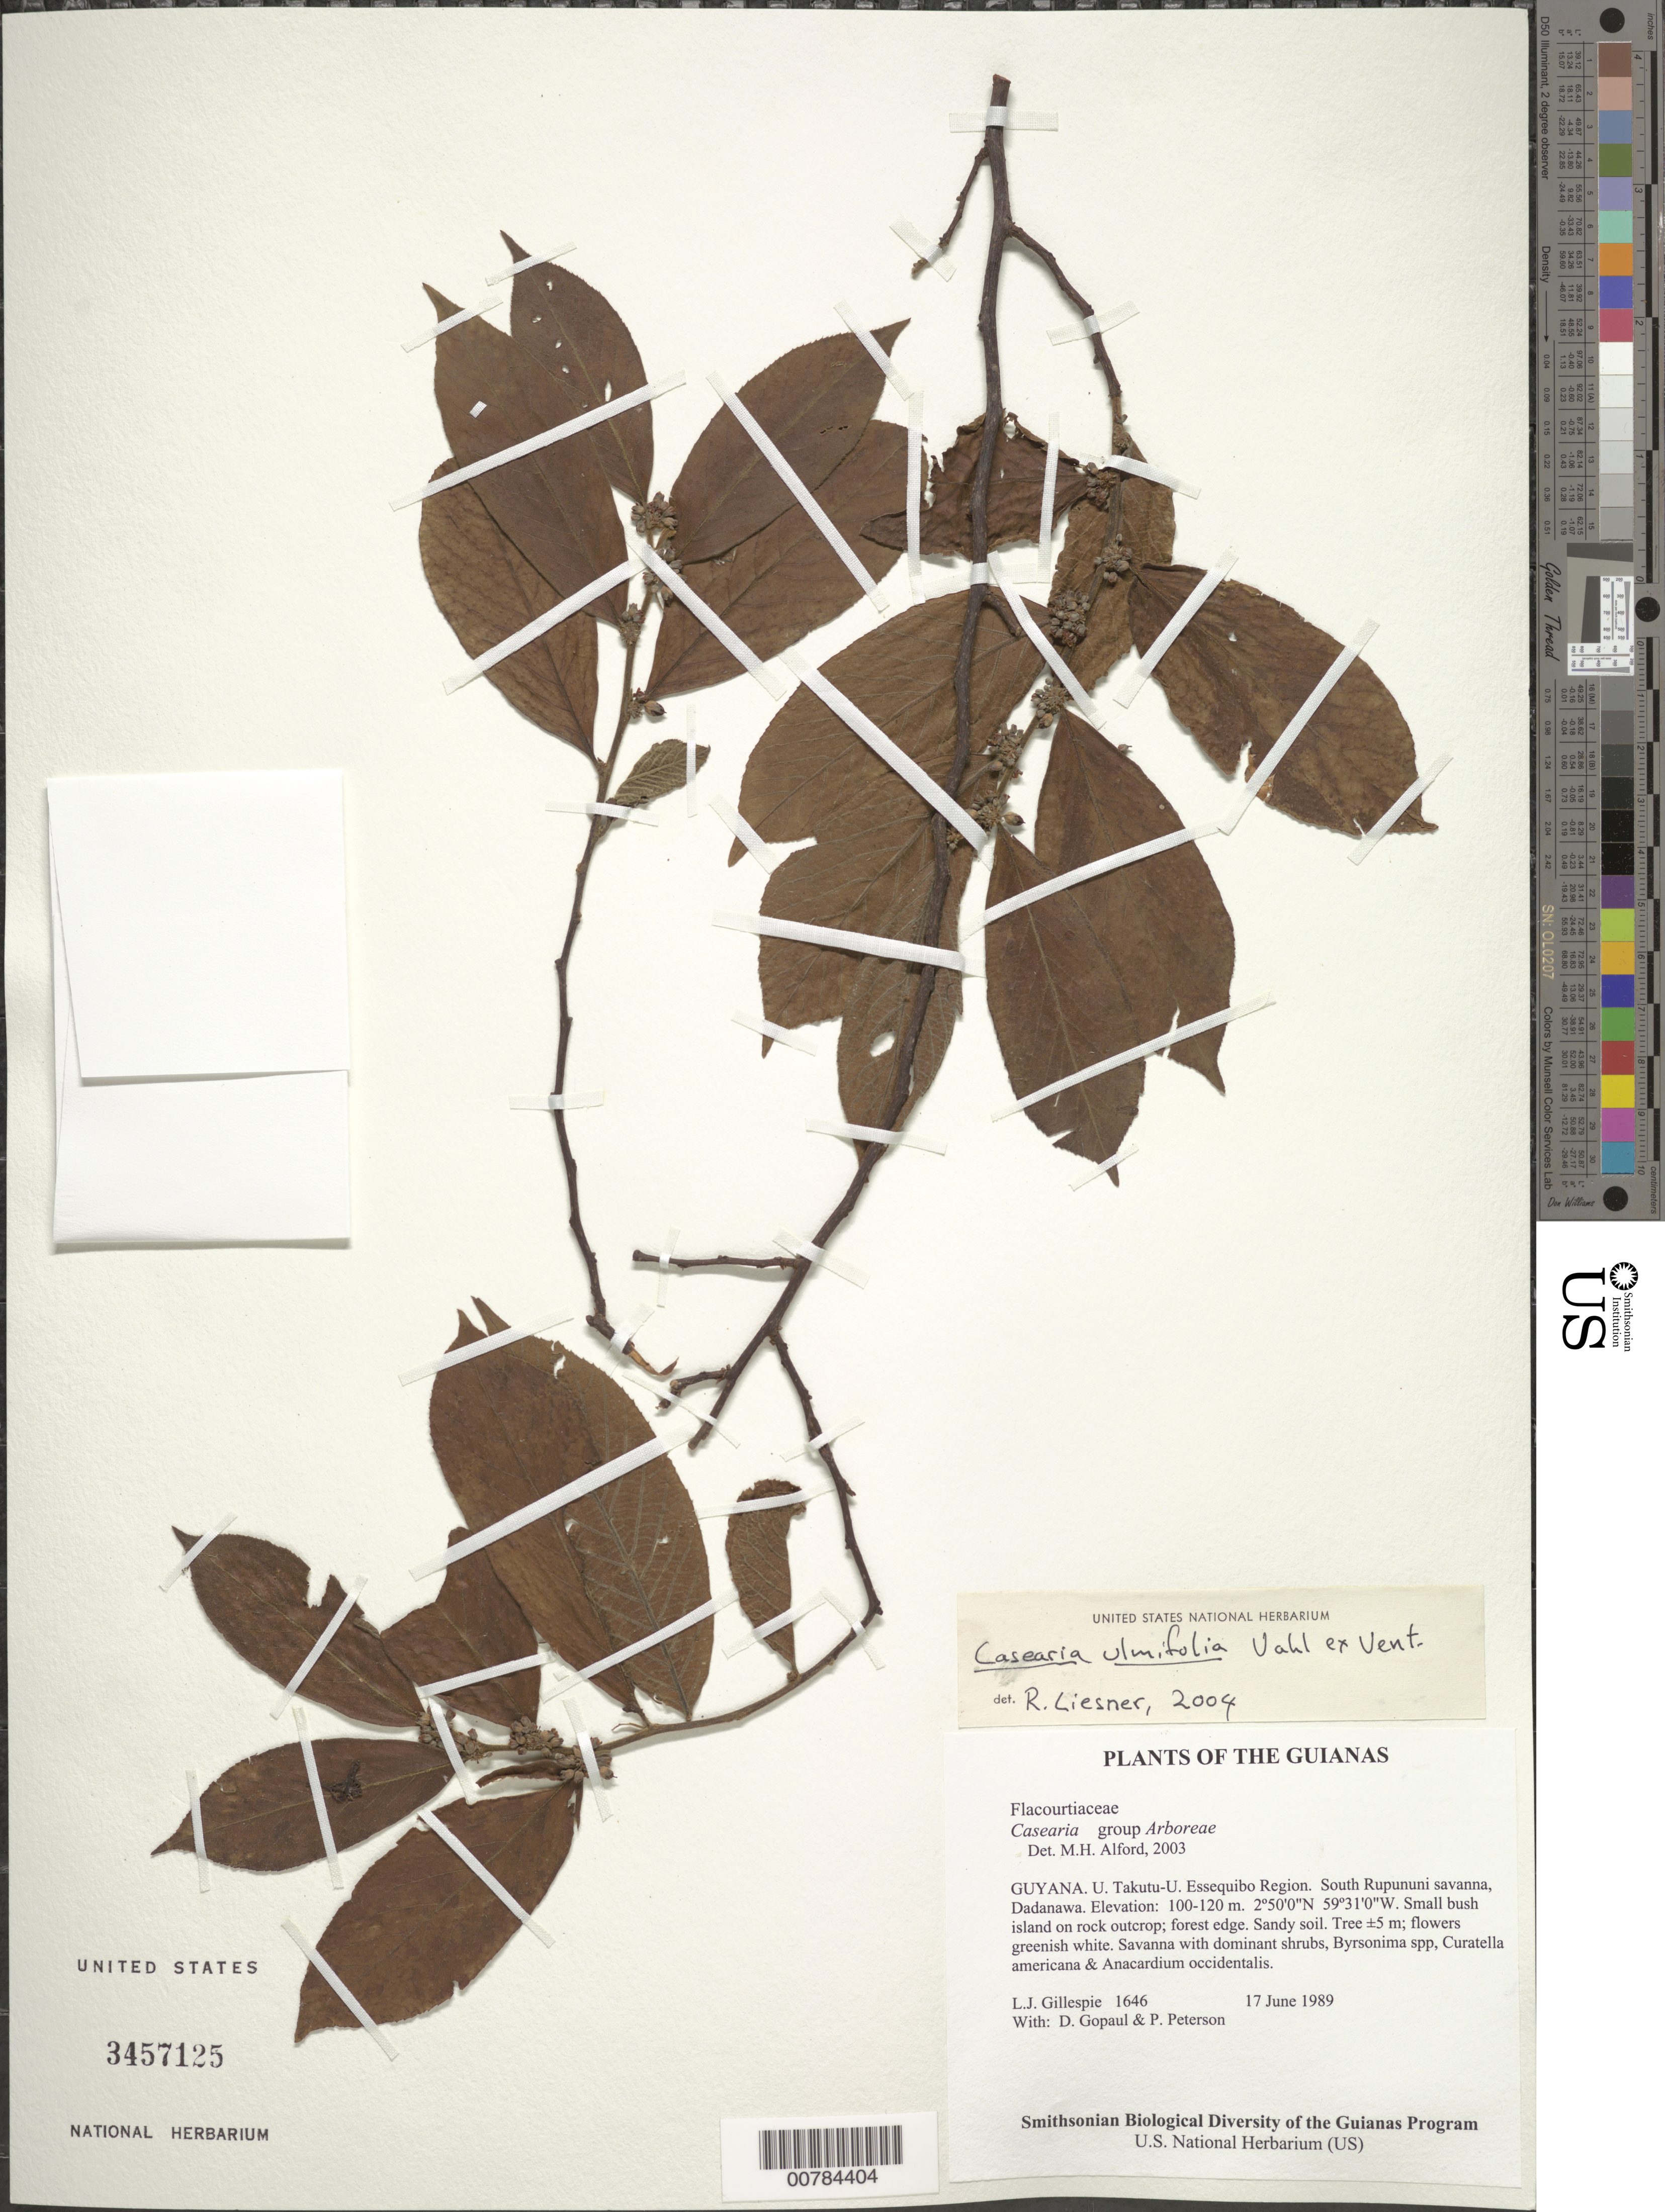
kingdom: Plantae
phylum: Tracheophyta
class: Magnoliopsida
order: Malpighiales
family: Salicaceae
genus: Casearia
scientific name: Casearia ulmifolia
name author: Vahl ex Vent.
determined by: Liesner, R. L.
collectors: L. J. Gillespie, D. Gopaul & P. M. Peterson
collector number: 1646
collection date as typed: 17 June 1989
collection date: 1989-06-17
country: Guyana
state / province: U. Takutu-U. Essequibo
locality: South Rupununi savanna, Dadanawa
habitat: Small bush island on rock outcrop; forest edge. Sandy soil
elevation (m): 100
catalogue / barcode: US 3457125